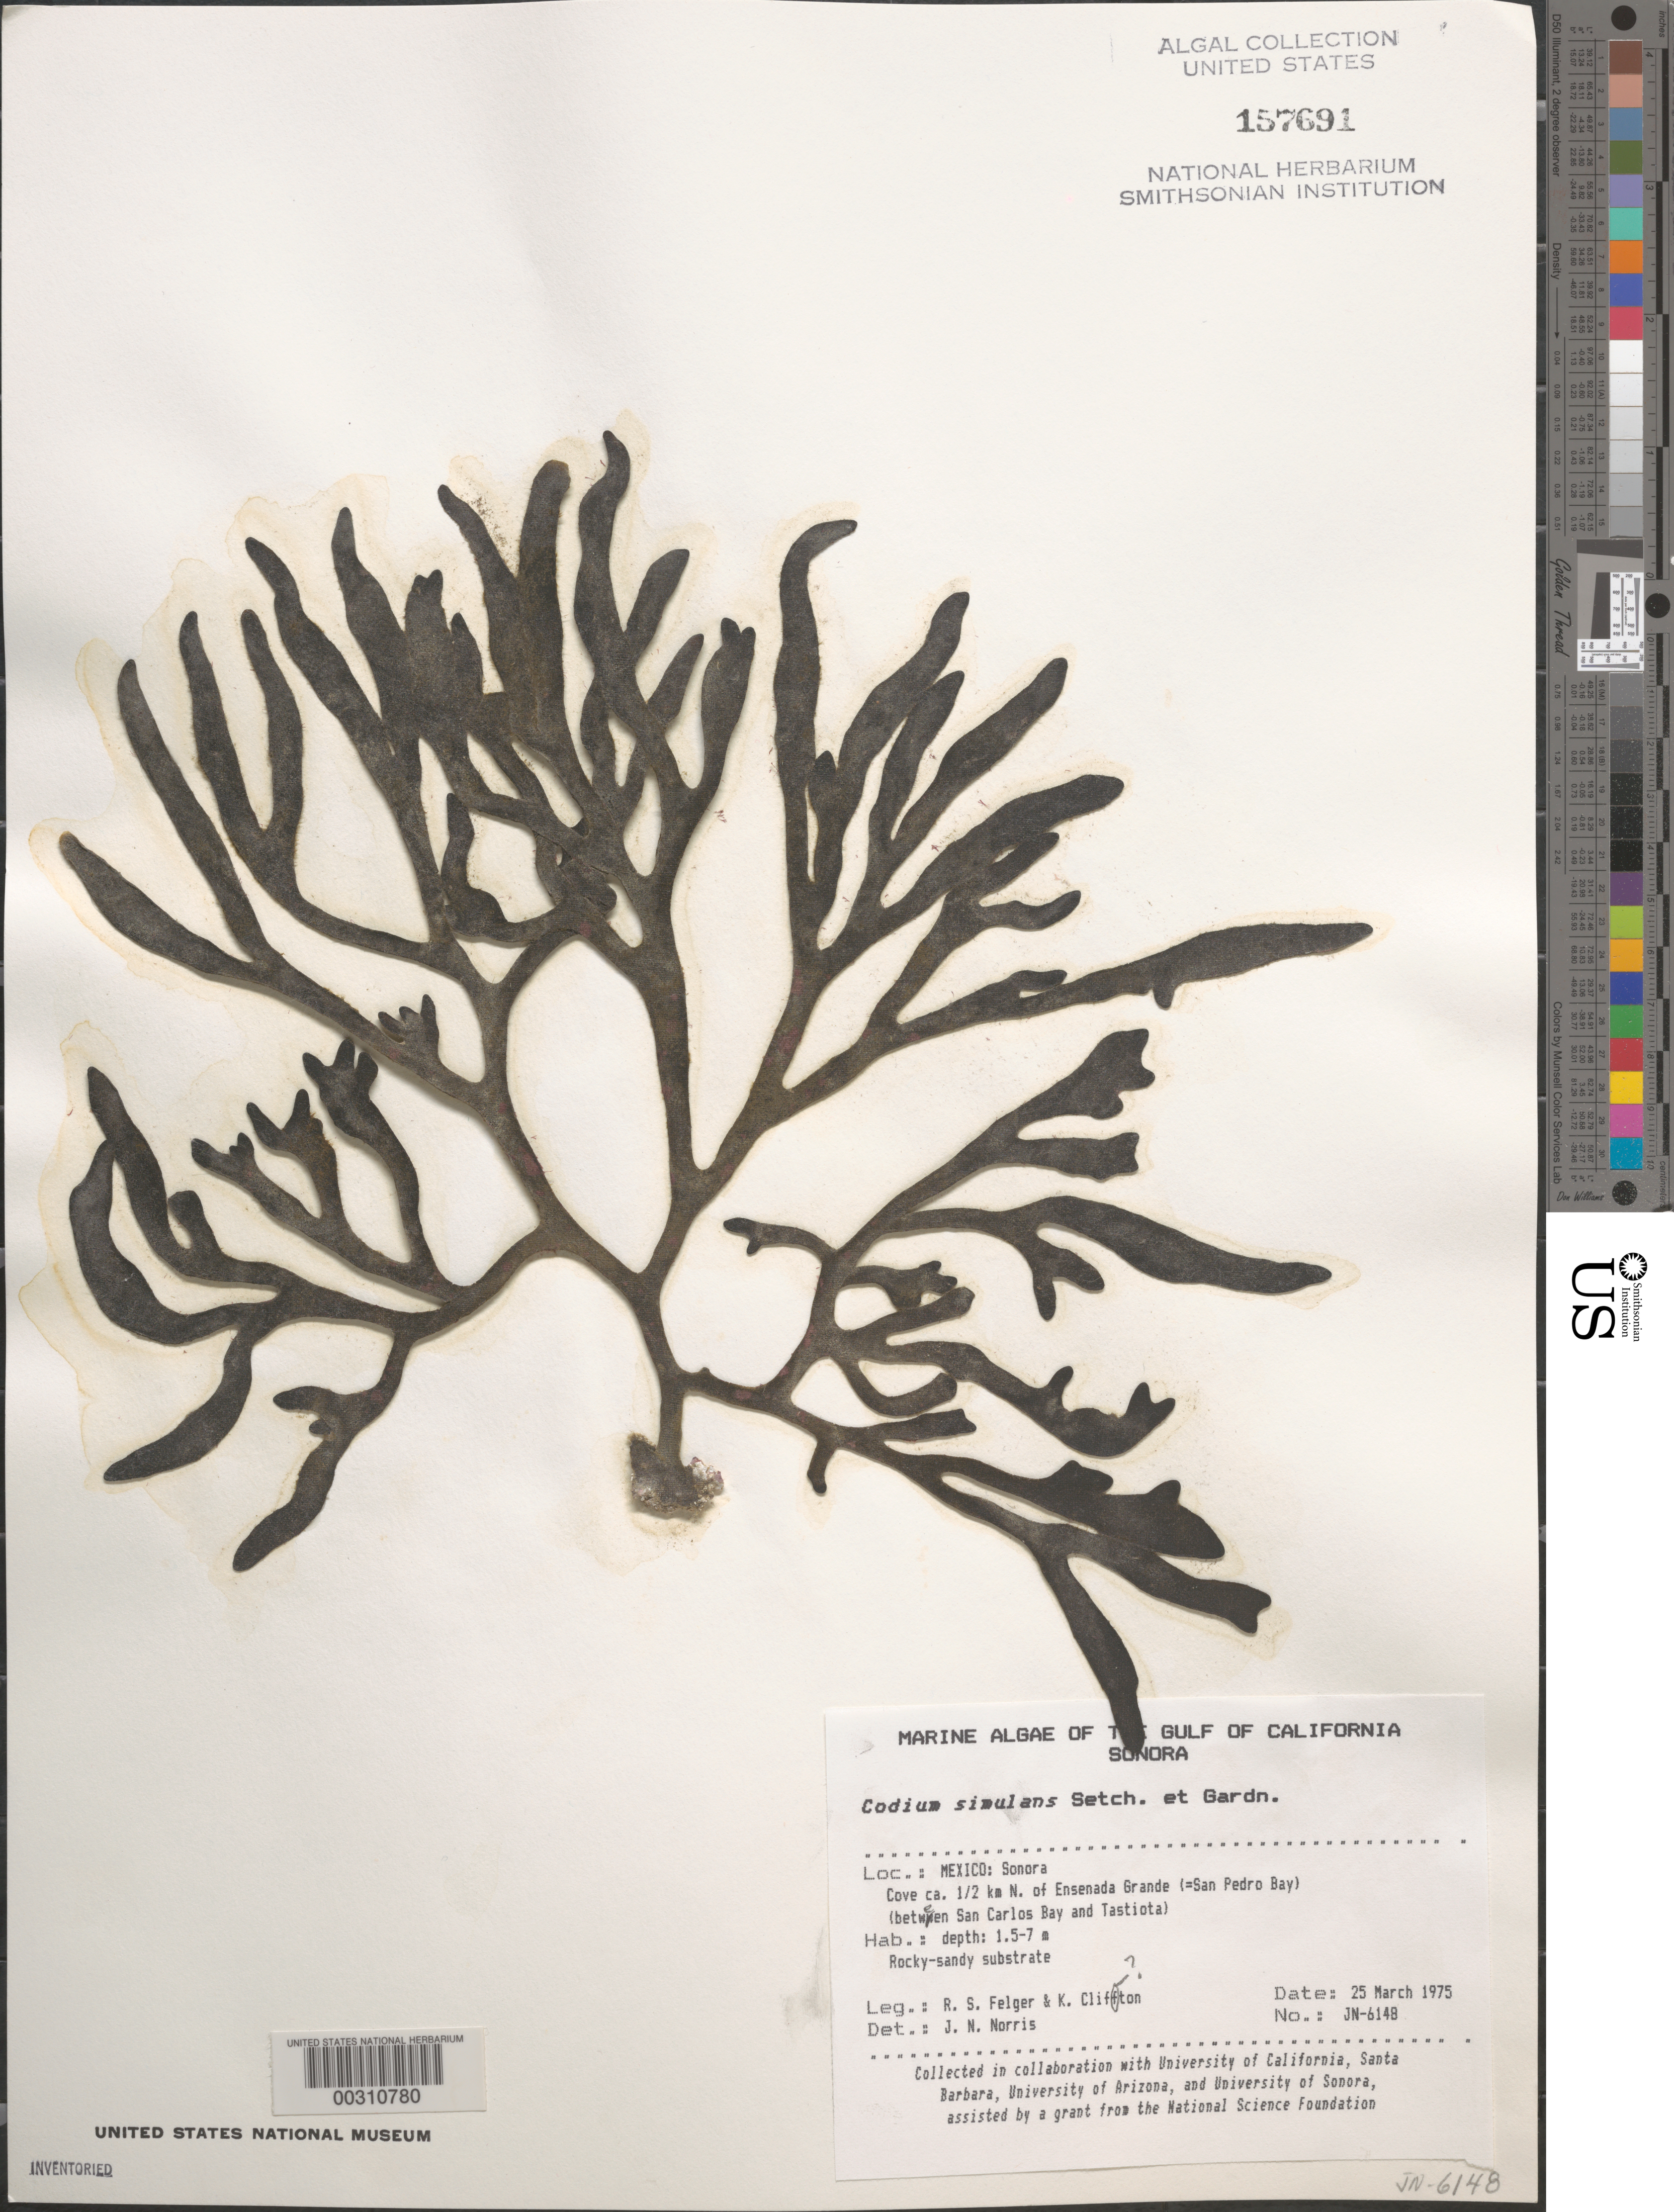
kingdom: Plantae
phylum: Chlorophyta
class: Ulvophyceae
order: Bryopsidales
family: Codiaceae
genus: Codium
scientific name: Codium simulans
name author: Setch. & N.L. Gardner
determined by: Norris, James N.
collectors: R. S. Felger & K. Cliffton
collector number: Jn-6148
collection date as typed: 25 Mar 1975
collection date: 1975-03-25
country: Mexico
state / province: Sonora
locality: Between Bahia San Carlos and Tastiota, ca. 0.5 km north of Ensenada Grande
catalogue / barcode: US 157691